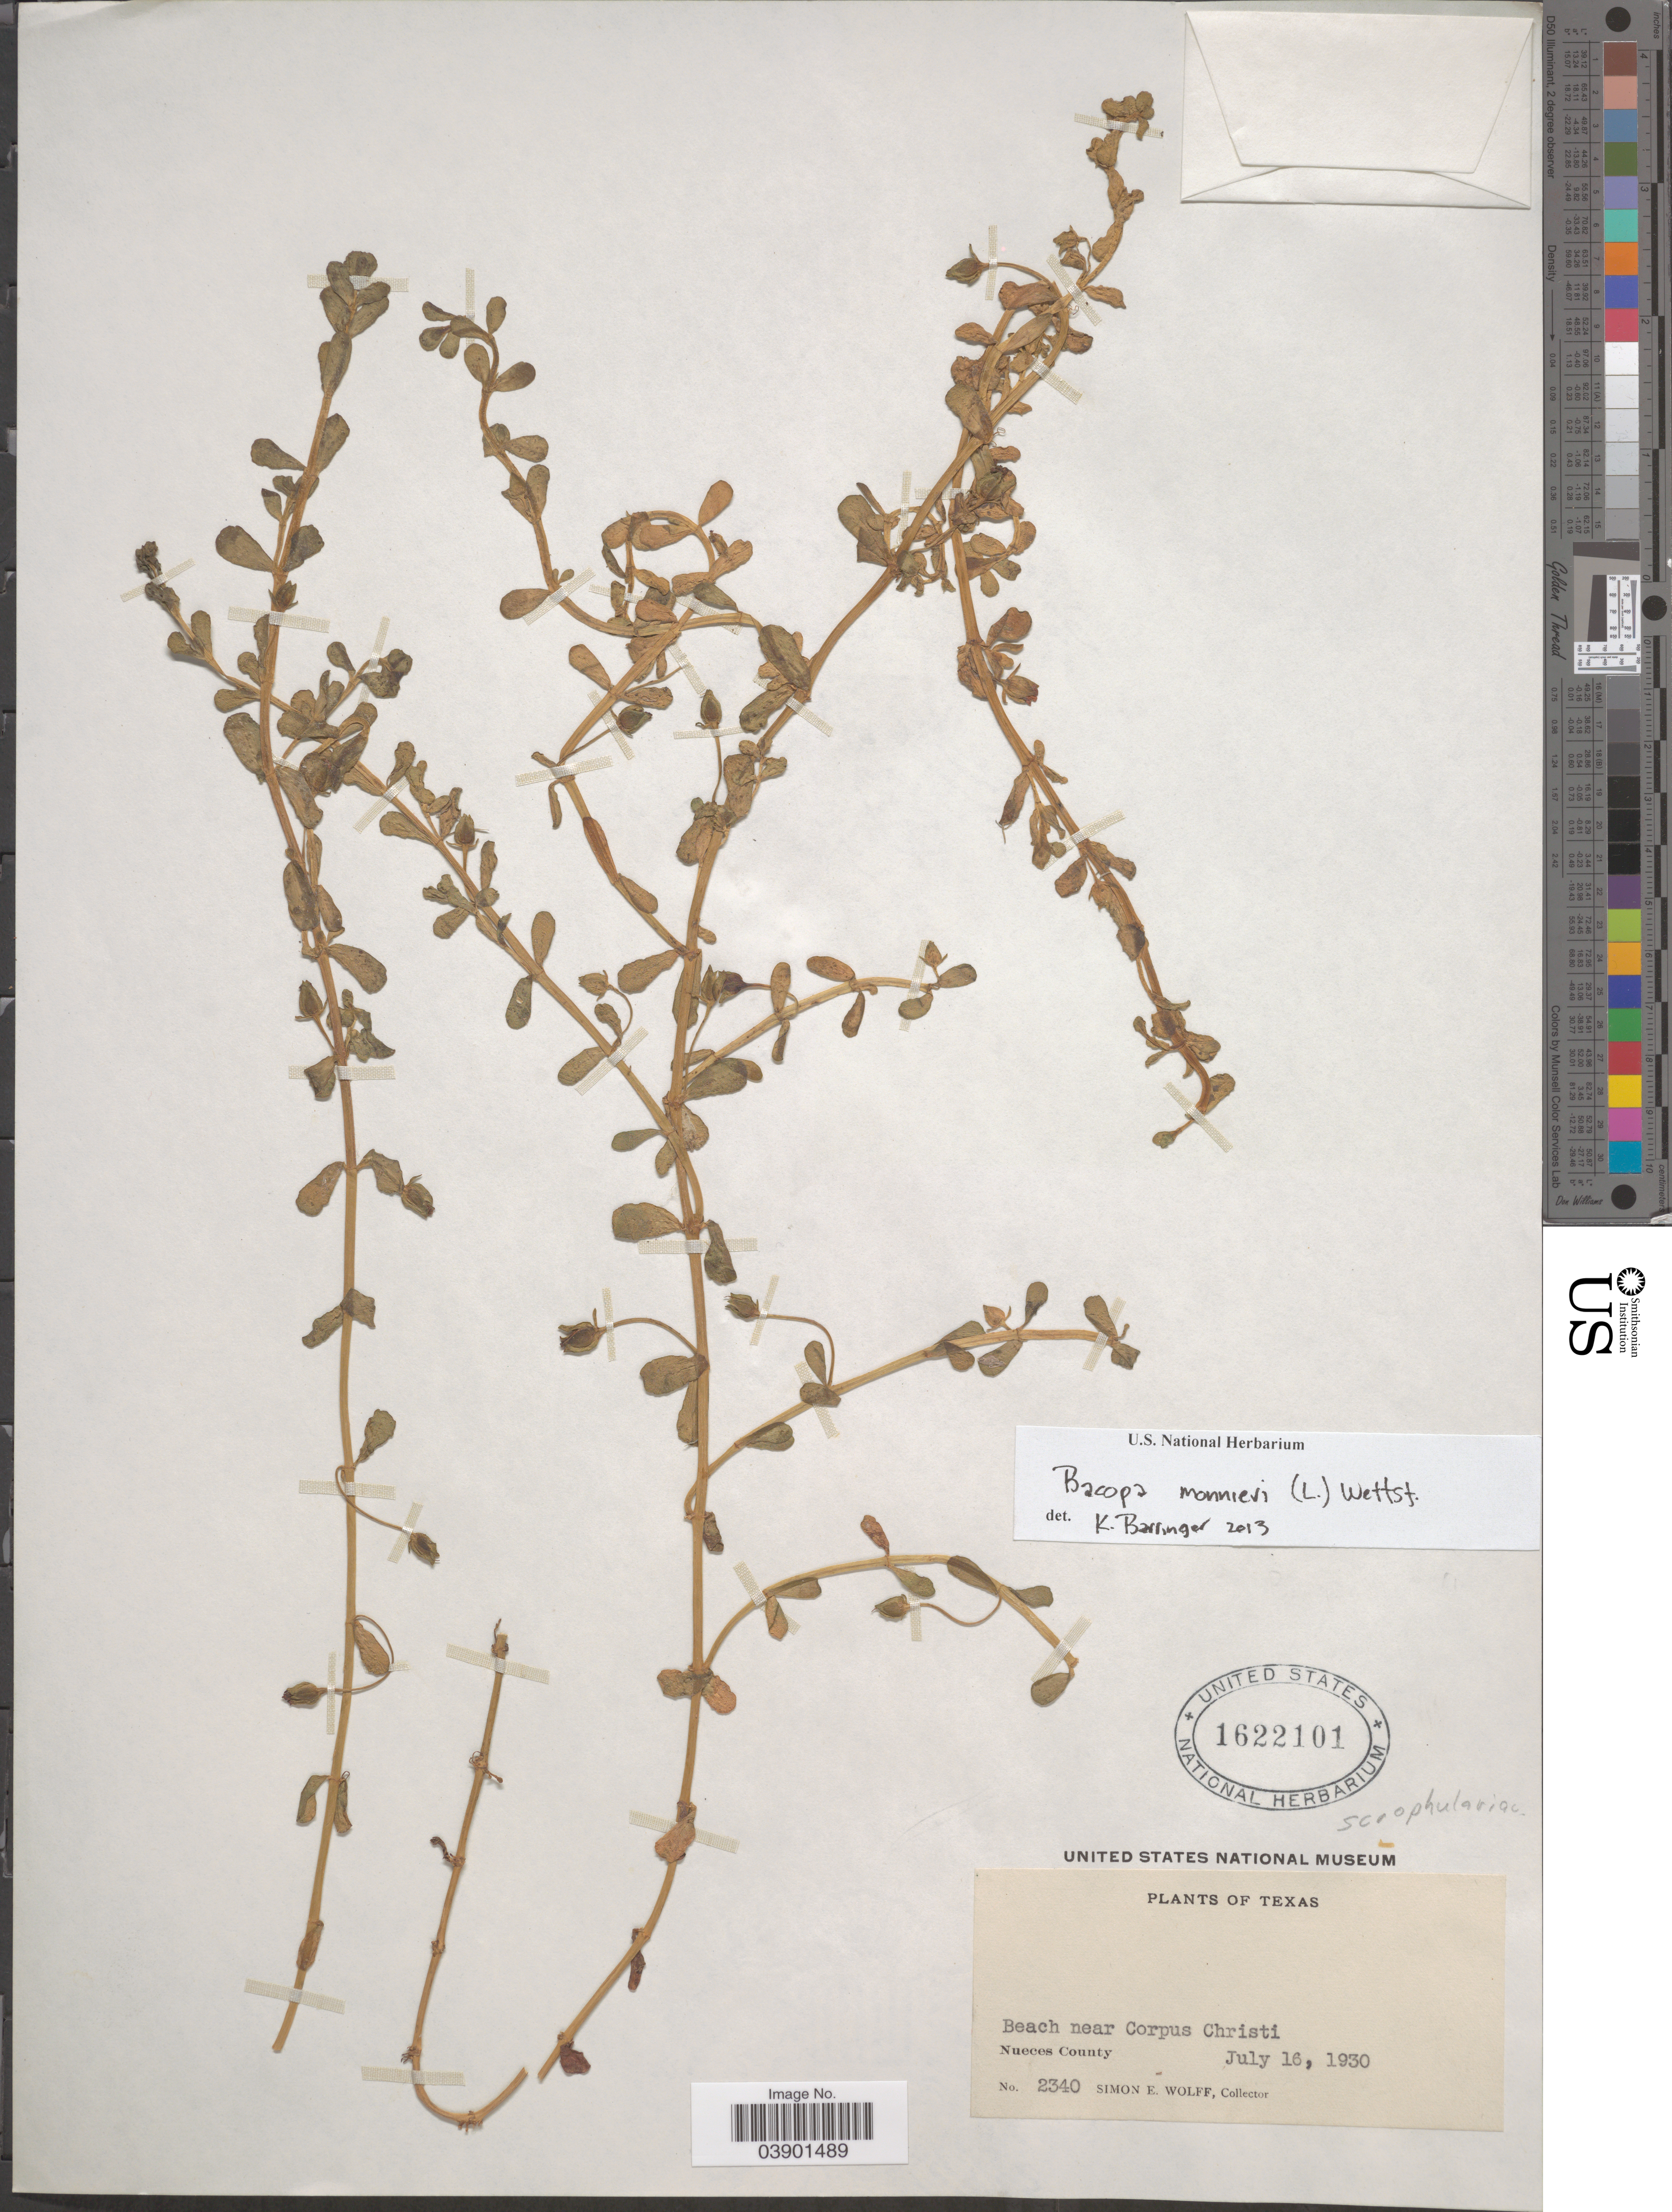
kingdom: Plantae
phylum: Tracheophyta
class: Magnoliopsida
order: Lamiales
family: Plantaginaceae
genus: Bacopa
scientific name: Bacopa monnieri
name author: (L.) Pennell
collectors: S. E. Wolff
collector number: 2340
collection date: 1930-07-16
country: United States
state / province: Texas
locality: Beach near Corpus Christi. Nueces County.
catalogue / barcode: US 1622101